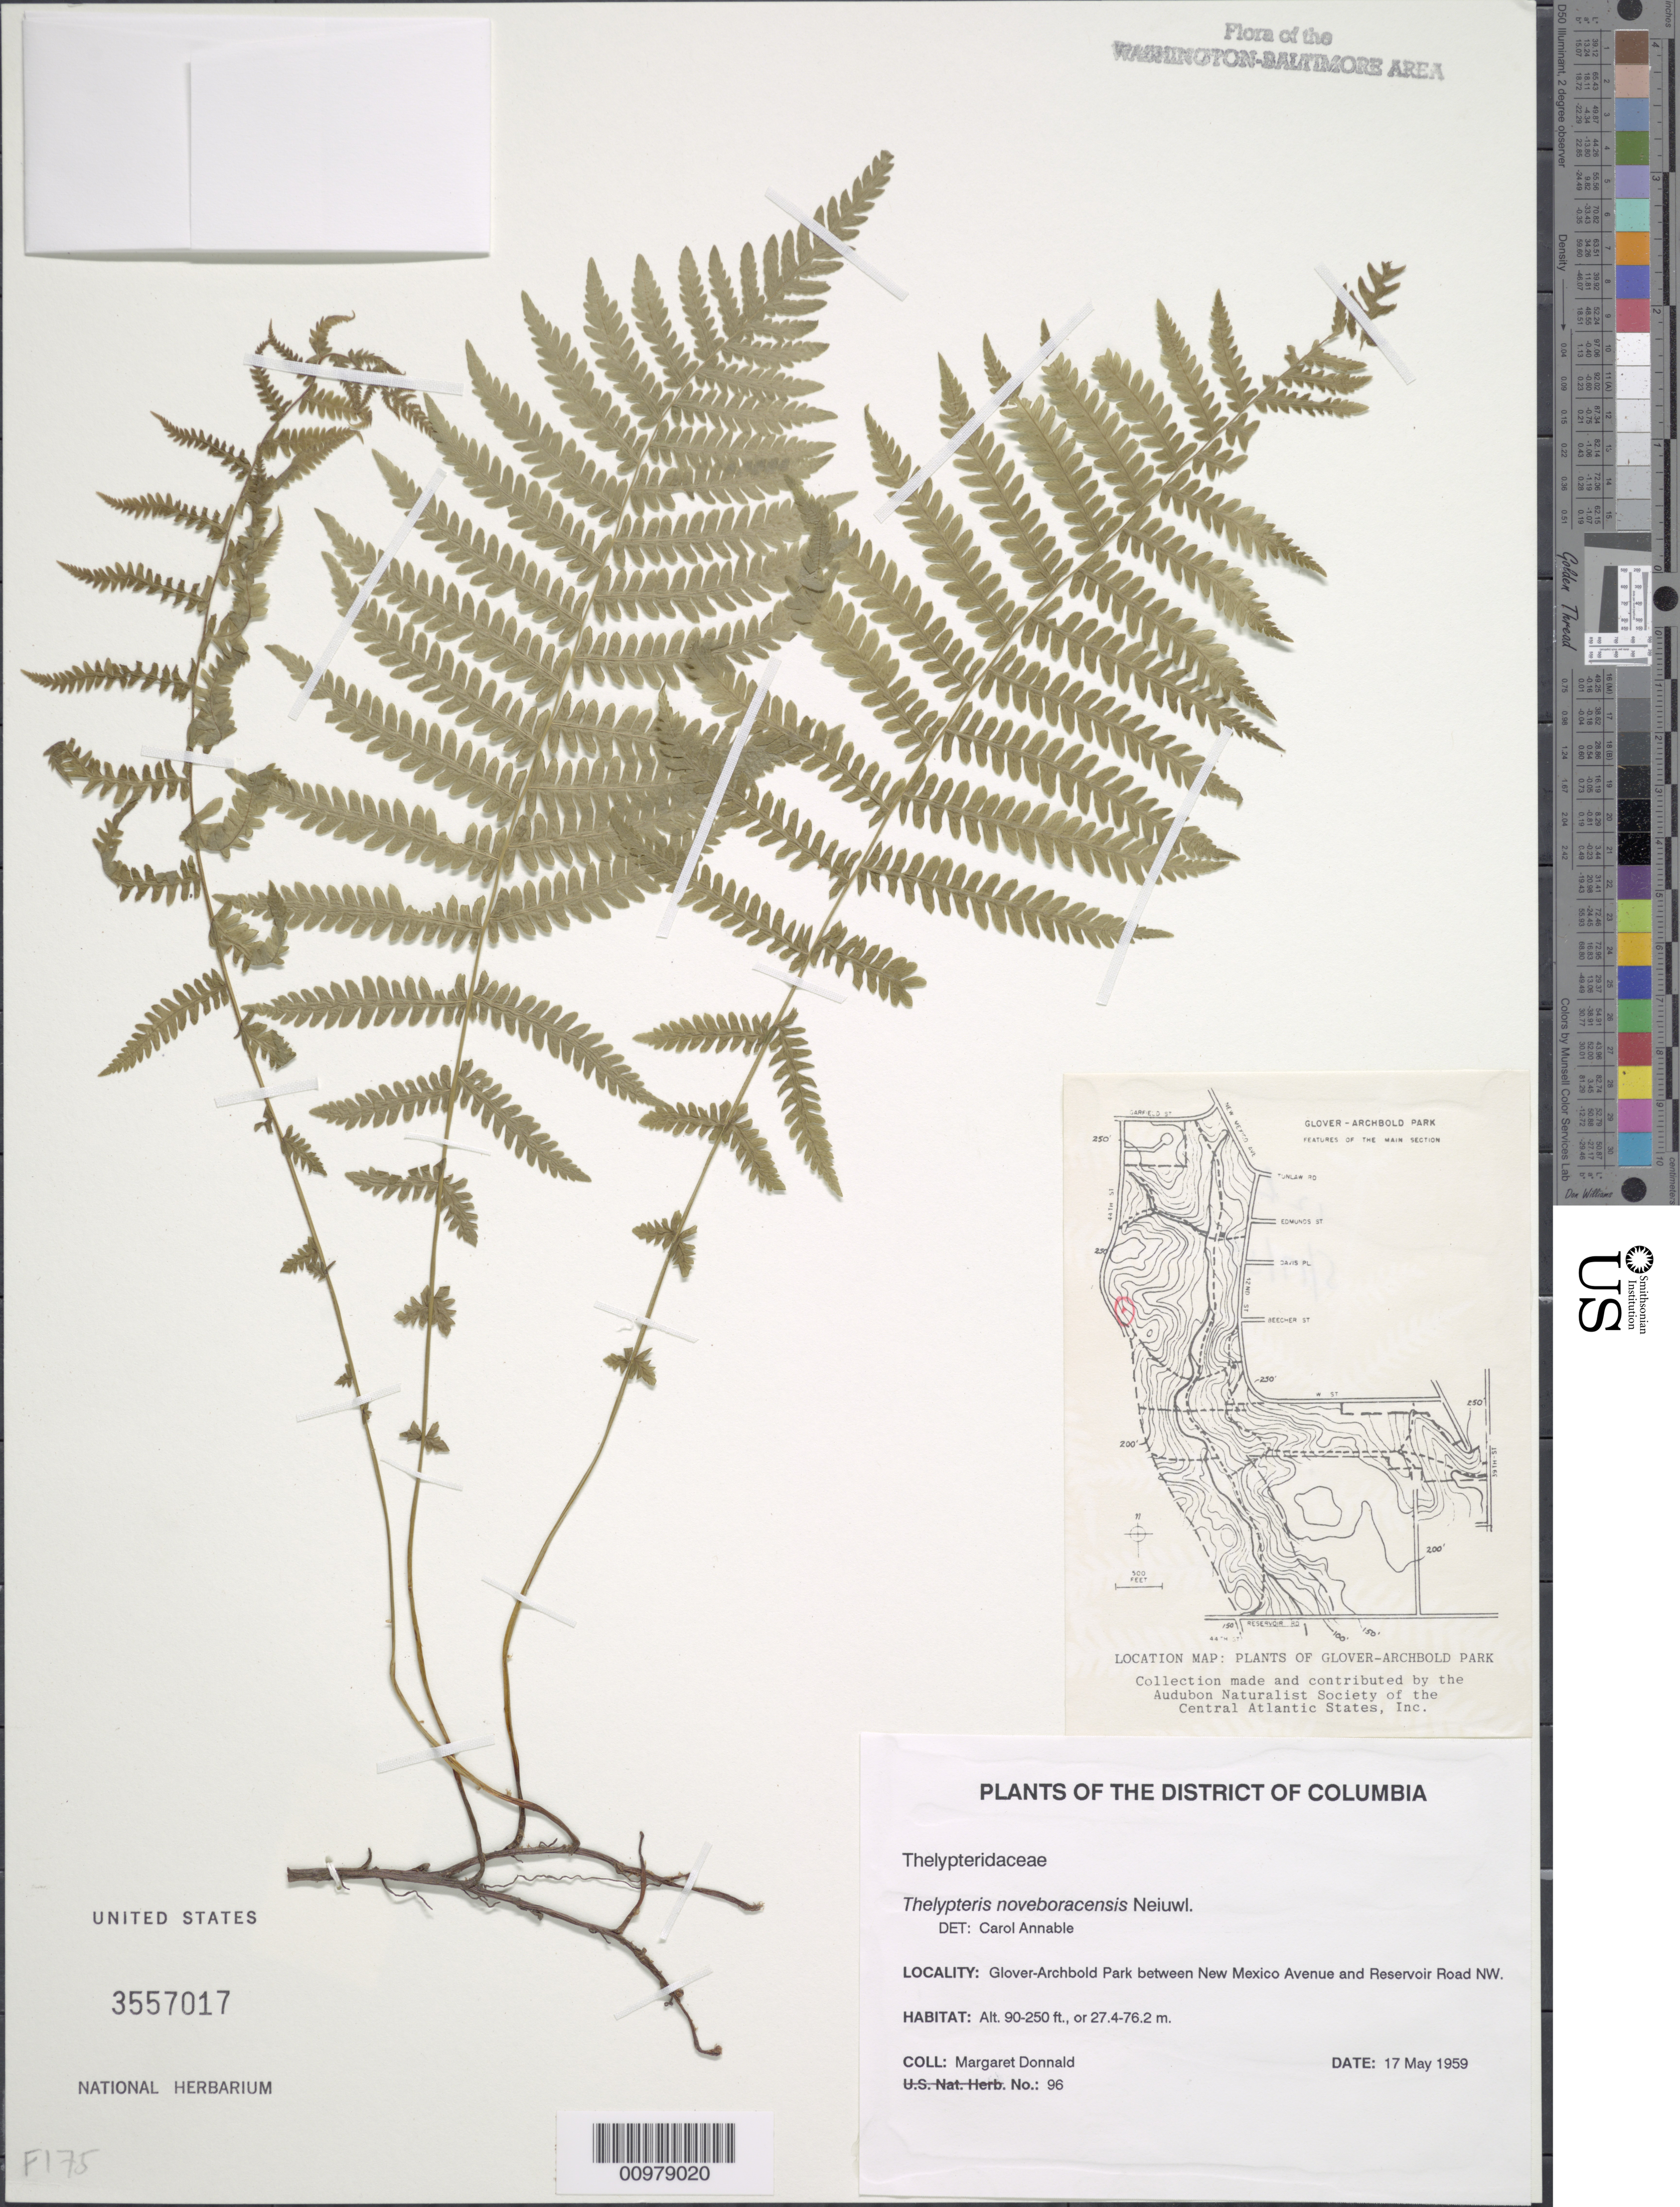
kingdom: Plantae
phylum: Tracheophyta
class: Polypodiopsida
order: Polypodiales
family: Thelypteridaceae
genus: Parathelypteris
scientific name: Parathelypteris noveboracensis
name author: (L.) Ching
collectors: M. Donnald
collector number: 96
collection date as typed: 17 May 1959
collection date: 1959-05-17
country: United States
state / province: District of Columbia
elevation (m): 27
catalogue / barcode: US 3557017